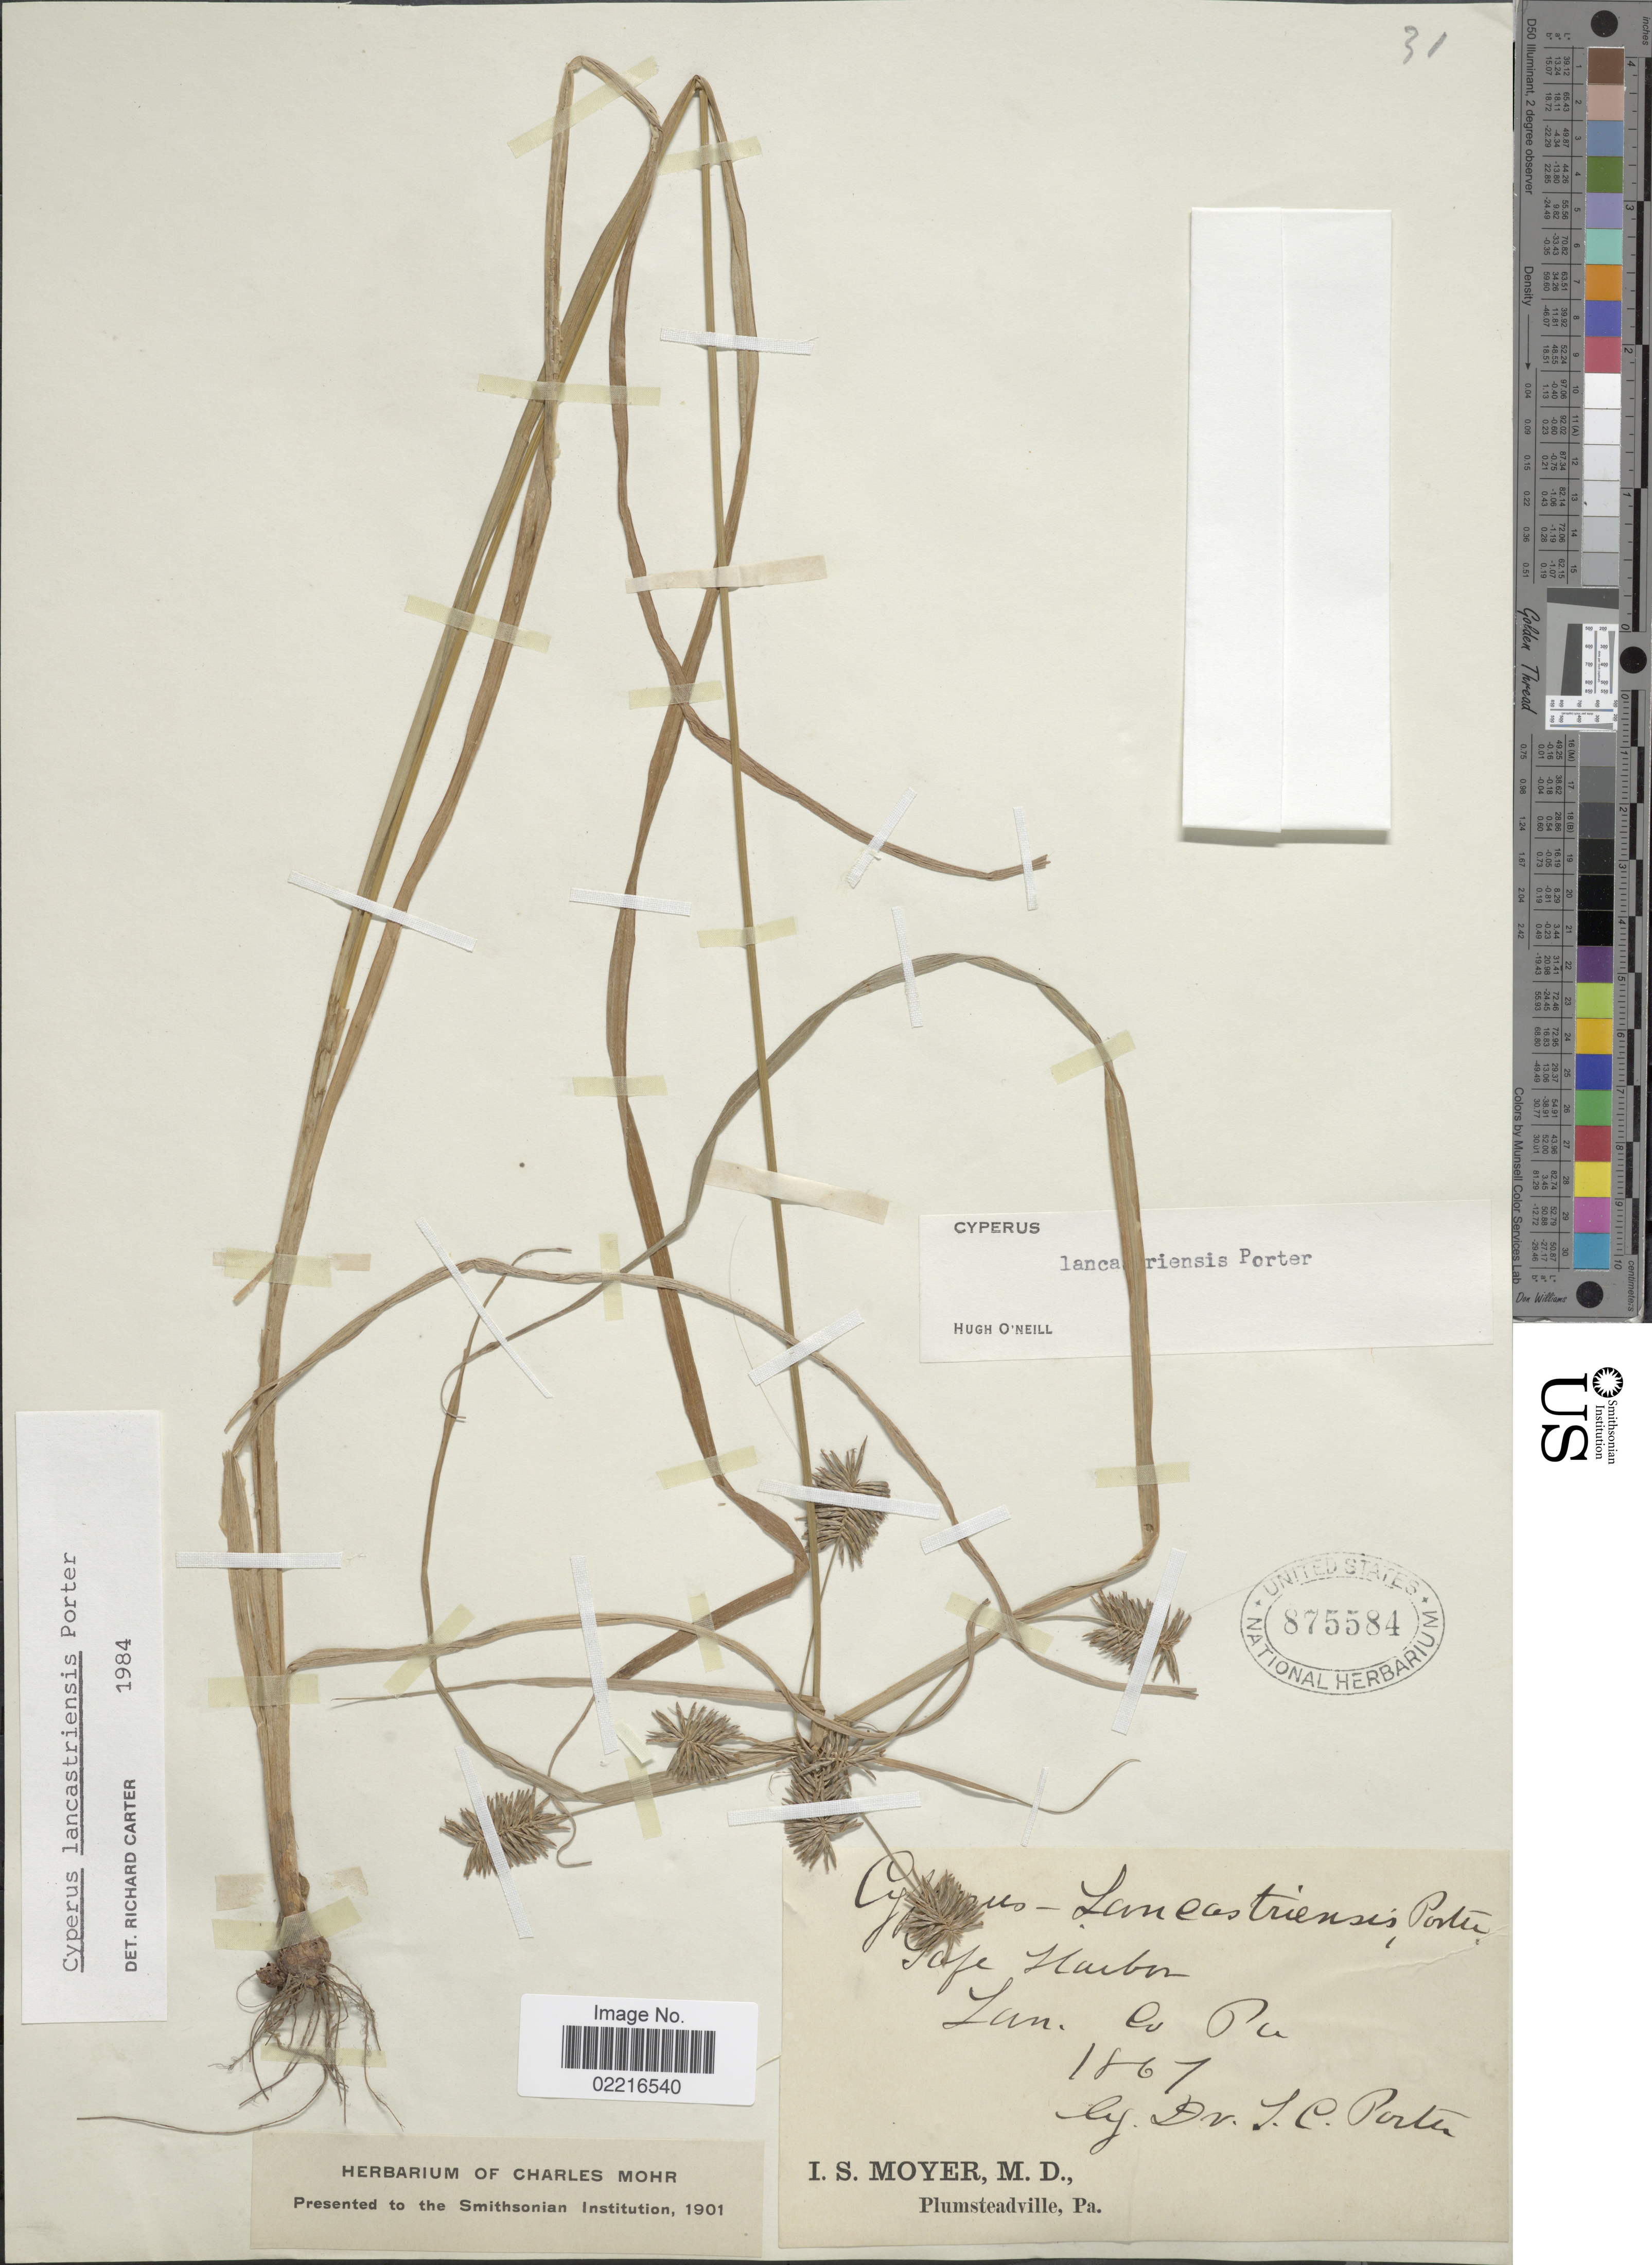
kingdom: Plantae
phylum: Tracheophyta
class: Liliopsida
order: Poales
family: Cyperaceae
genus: Cyperus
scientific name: Cyperus lancastriensis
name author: Porter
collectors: T. Porter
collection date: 1867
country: United States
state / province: Pennsylvania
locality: Safe Harbor, Lan. Co., Pa.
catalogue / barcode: US 875584